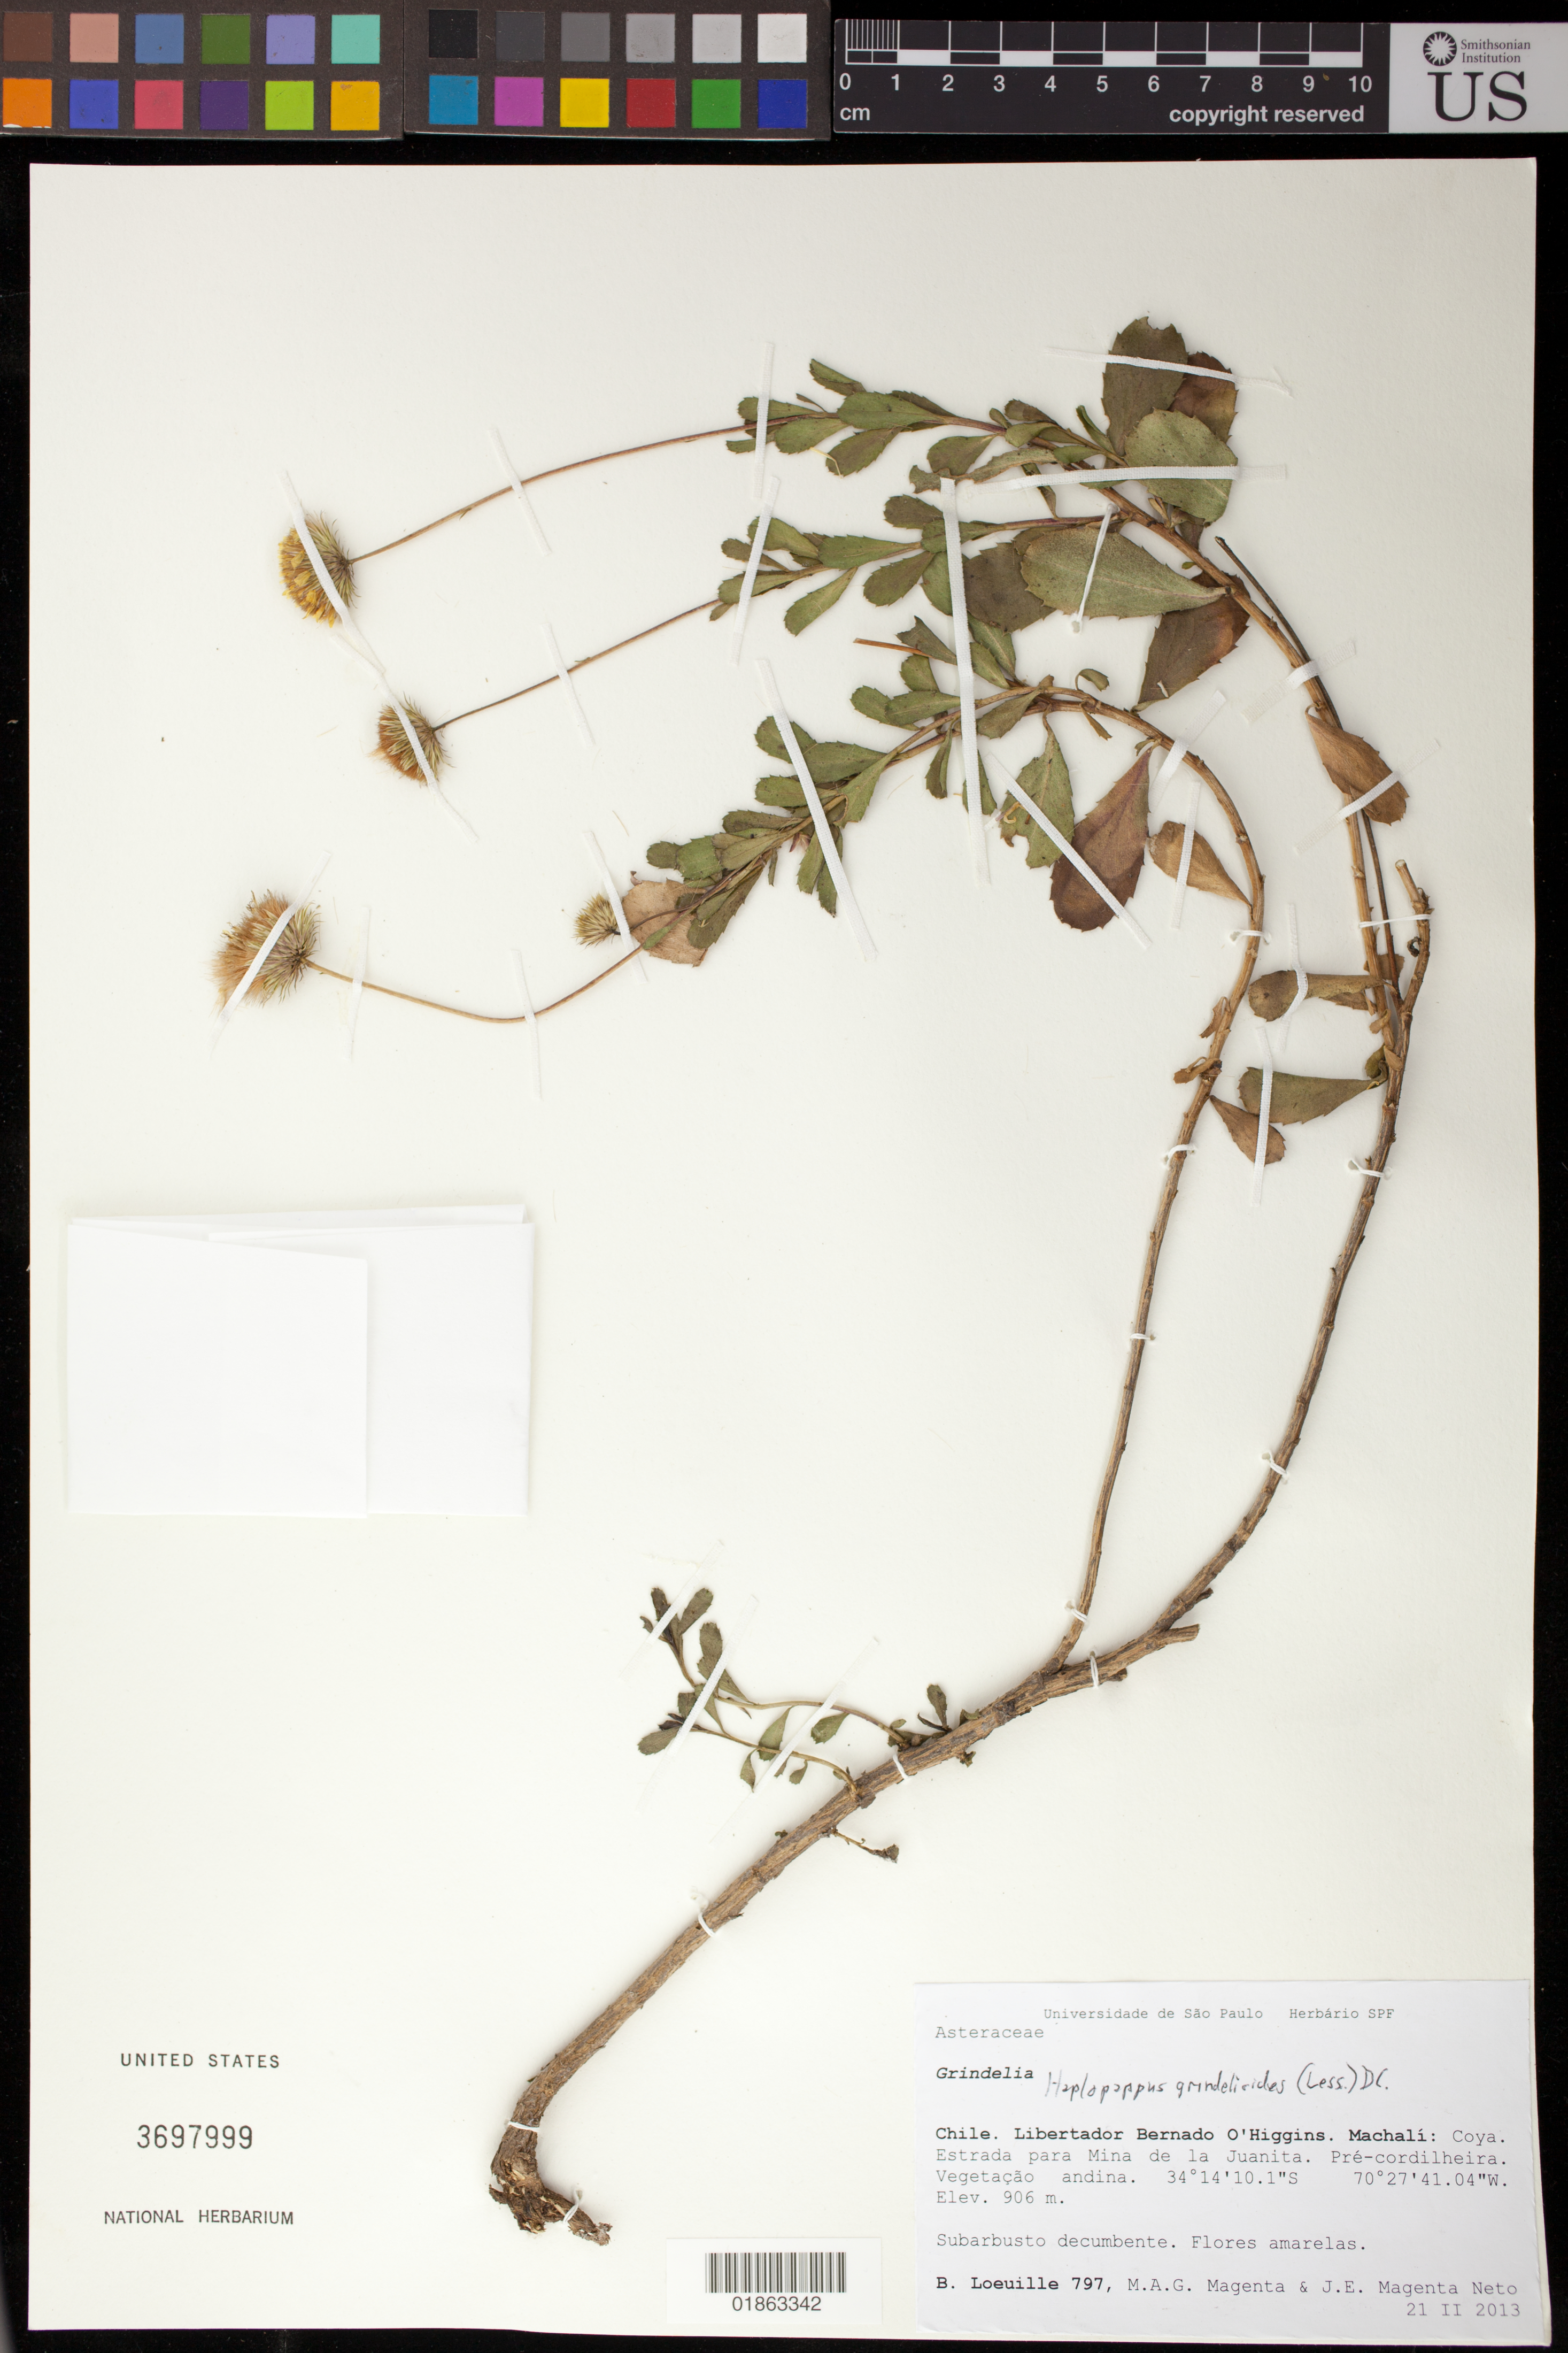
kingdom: Plantae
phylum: Tracheophyta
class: Magnoliopsida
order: Asterales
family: Asteraceae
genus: Haplopappus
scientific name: Haplopappus grindelioides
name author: (Less.) DC.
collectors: B. Loeuille, M. A. G. Magenta & J. Magenta Neto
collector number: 797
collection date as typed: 21 II 2013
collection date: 2013-02-21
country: Chile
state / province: O'Higgins (VI)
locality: Libertador Bernado O'Higgins. Machali: Coya. Estrada para Mina de la Juanita.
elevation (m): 906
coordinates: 34 14 10.1 S, 70 27 41.04 W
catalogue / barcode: US 3697999